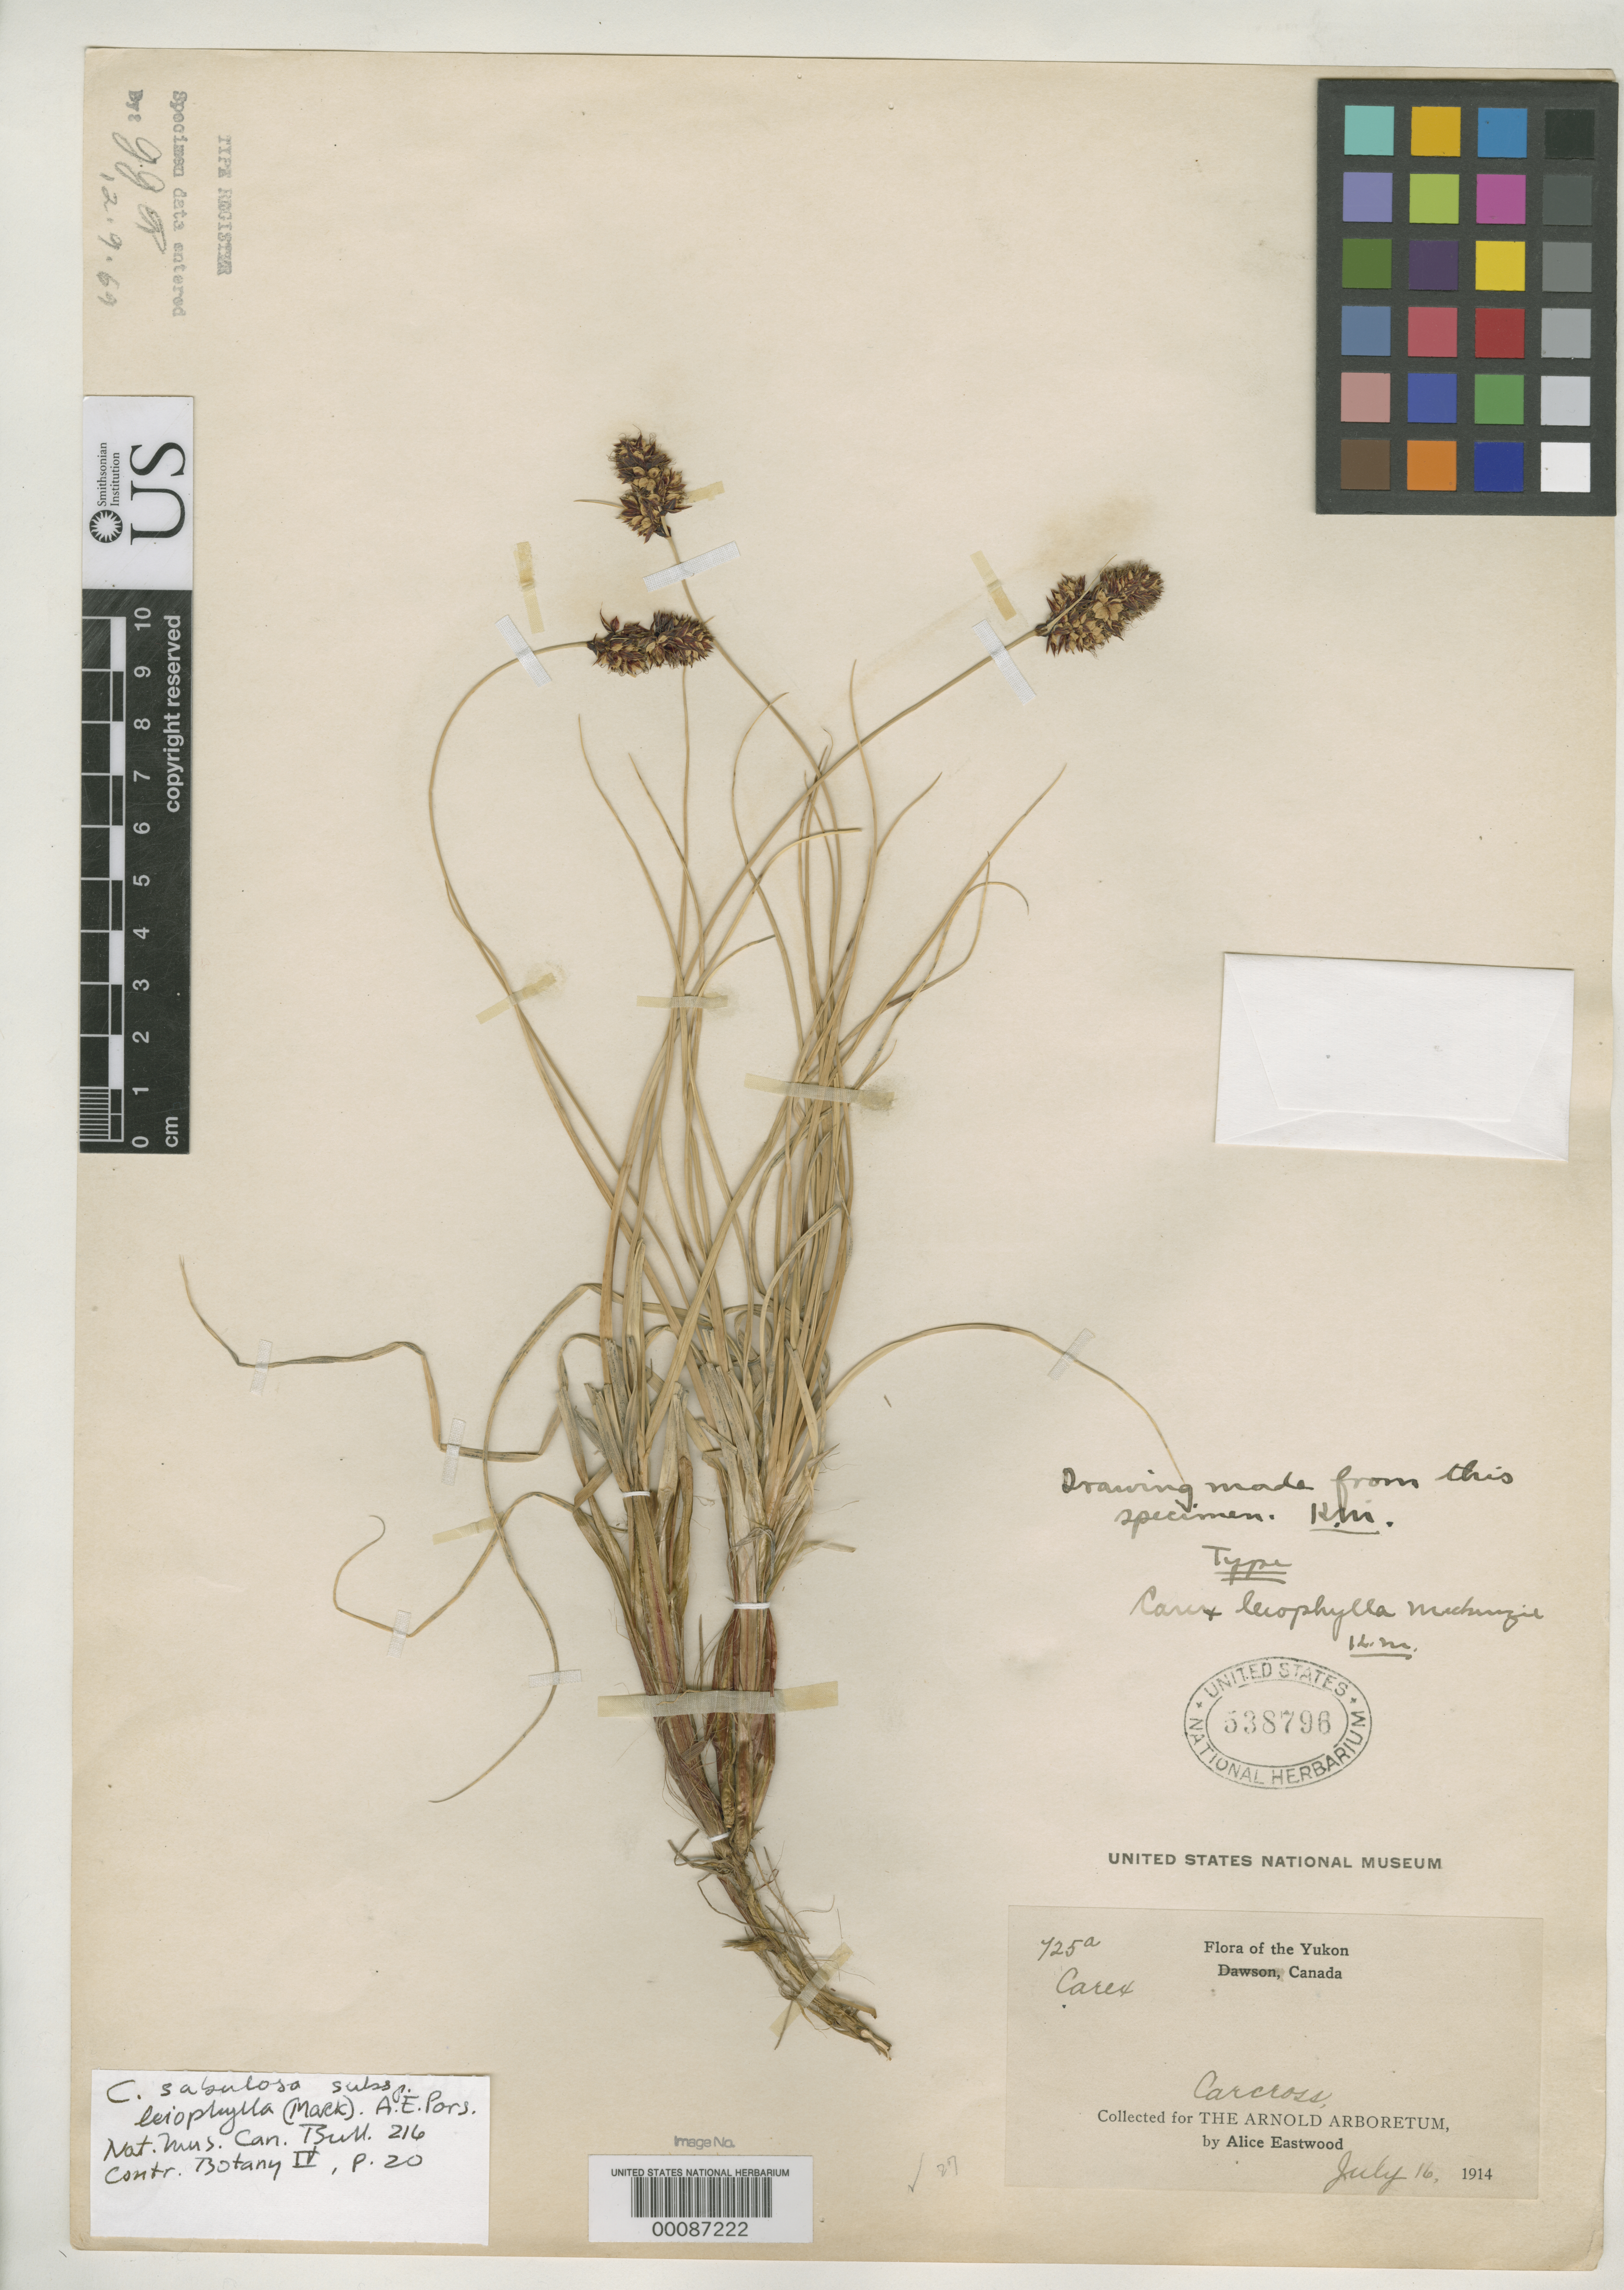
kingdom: Plantae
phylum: Tracheophyta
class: Liliopsida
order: Poales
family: Cyperaceae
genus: Carex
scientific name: Carex leiophylla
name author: Mack.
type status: Holotype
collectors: A. Eastwood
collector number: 725 a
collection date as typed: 16 Jul 1914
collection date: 1914-07-16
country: Canada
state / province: Yukon Territory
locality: Carcross.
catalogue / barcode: US 538796